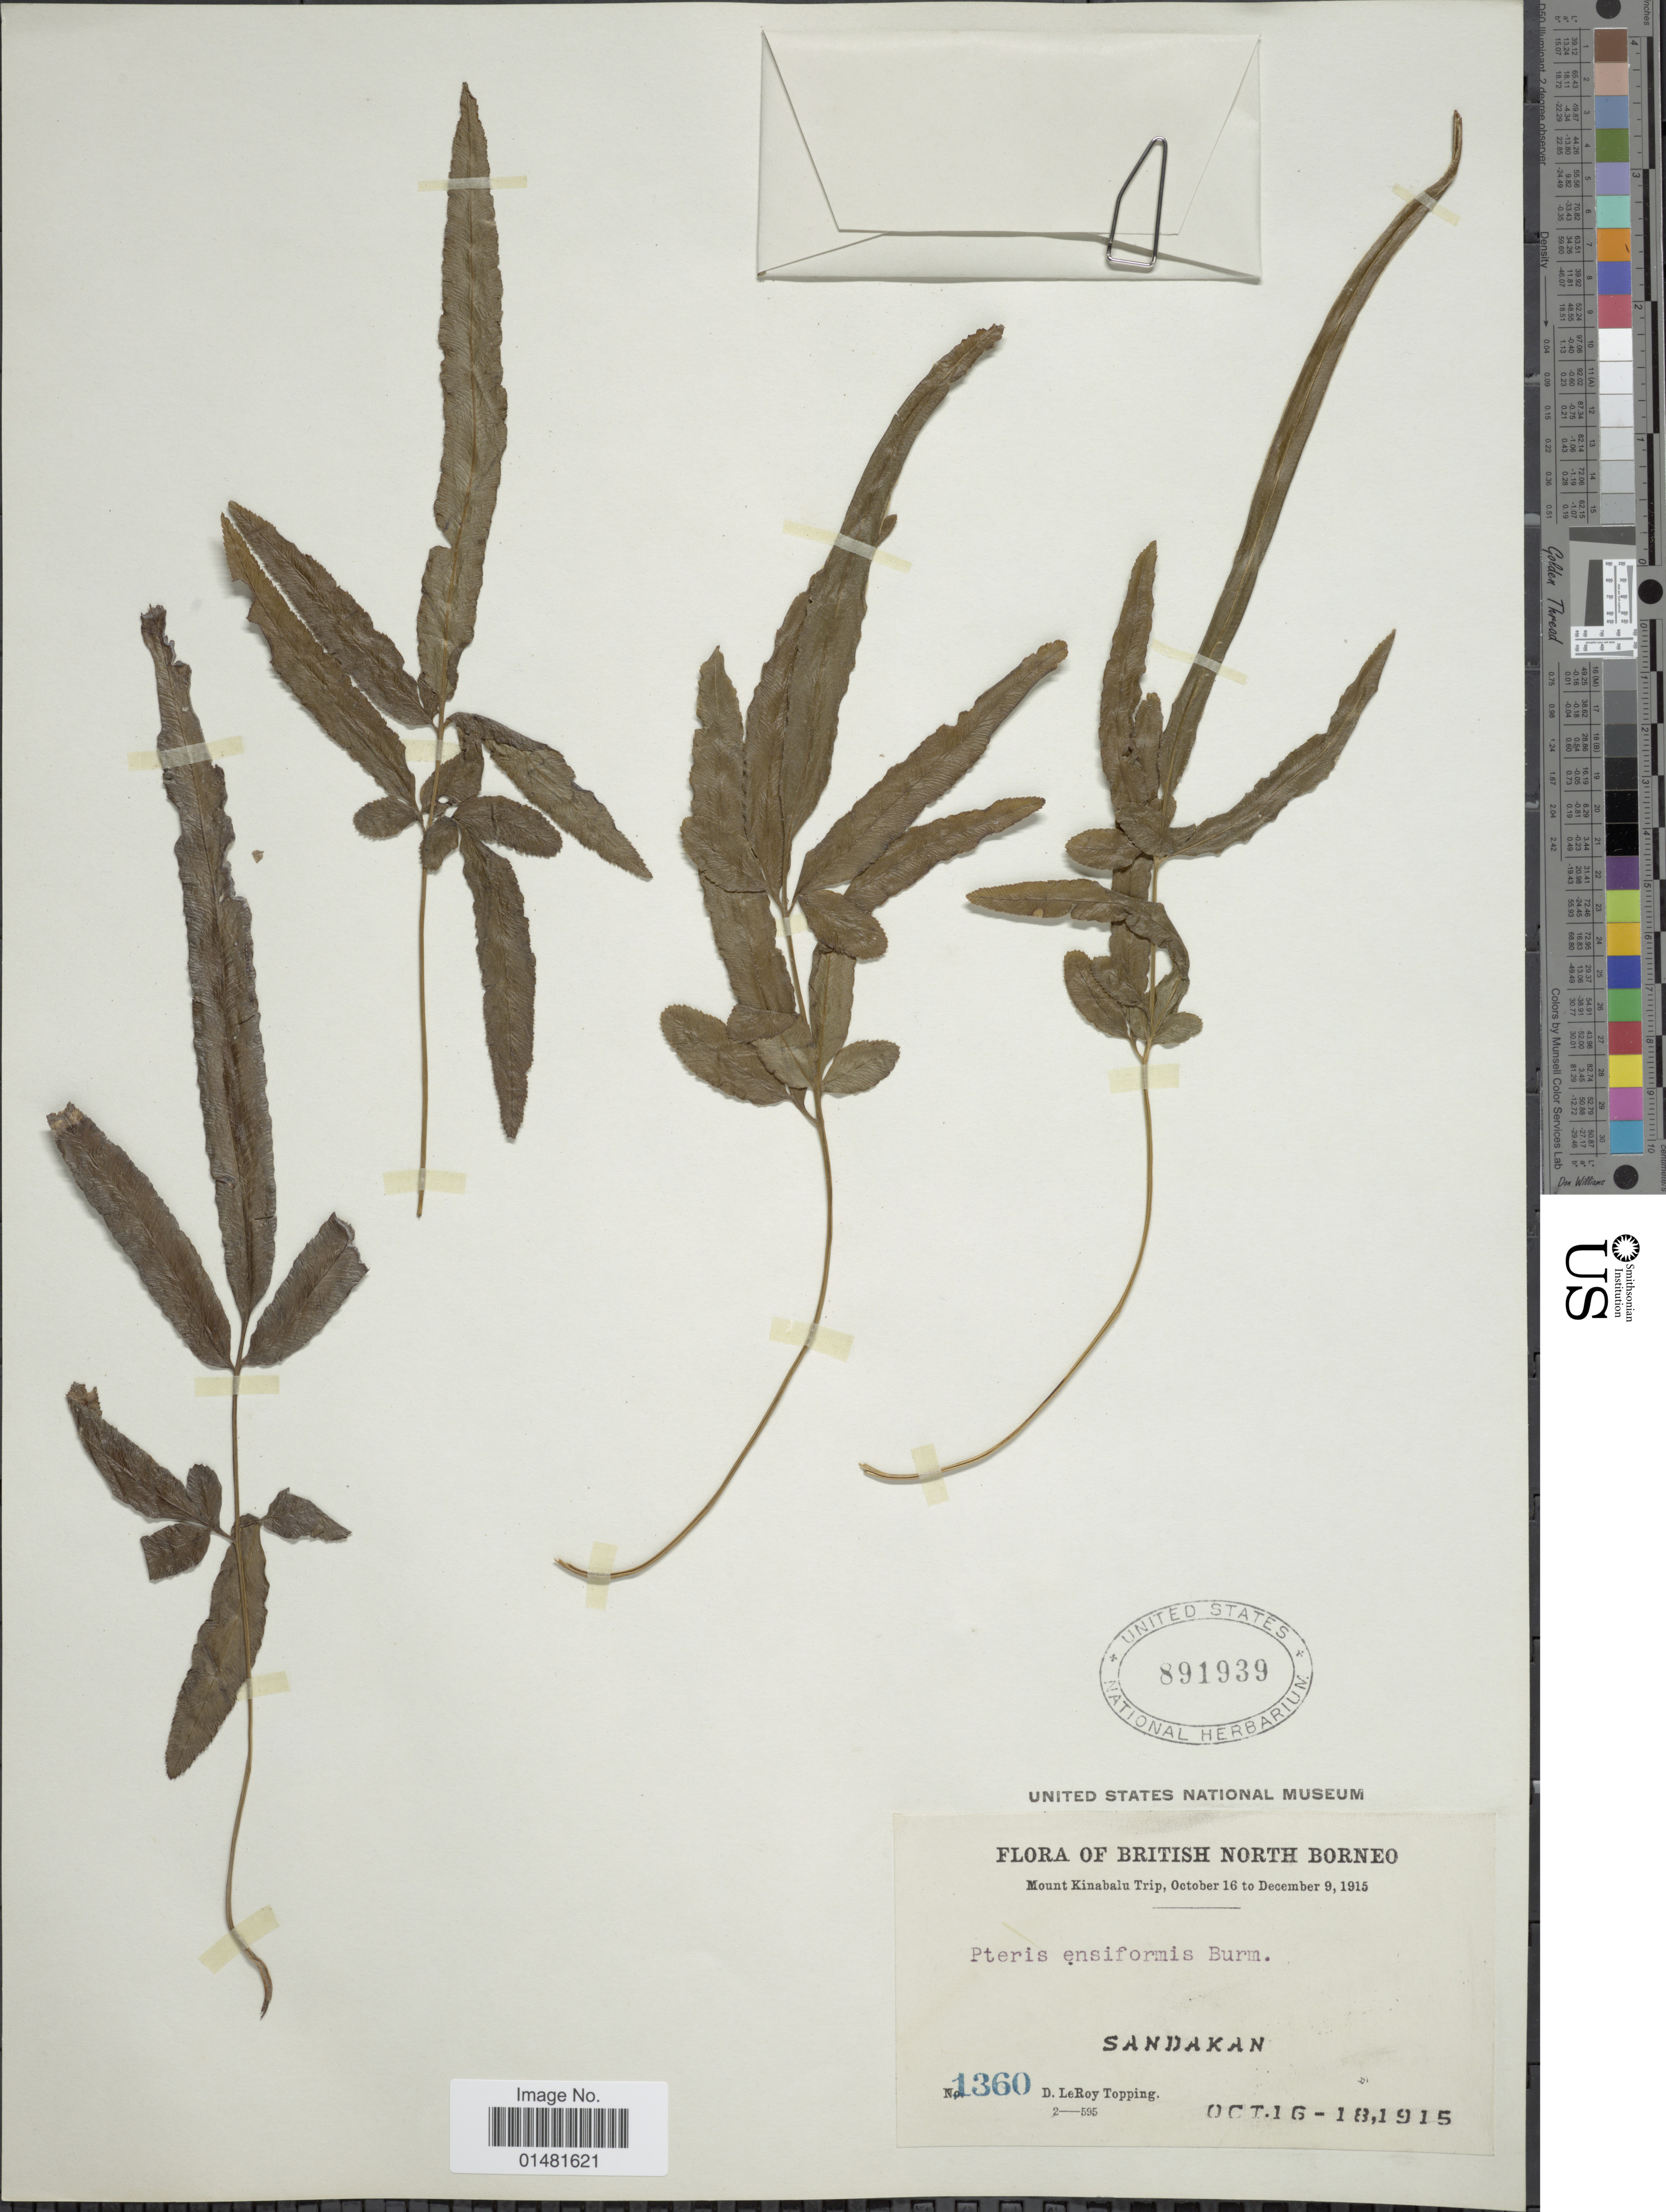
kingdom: Plantae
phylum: Tracheophyta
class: Polypodiopsida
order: Polypodiales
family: Pteridaceae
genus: Pteris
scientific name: Pteris ensiformis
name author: Burm. f.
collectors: D. L. Topping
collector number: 1360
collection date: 1915-10-18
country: Malaysia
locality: British North Borneo, Sandakan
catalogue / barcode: US 891939